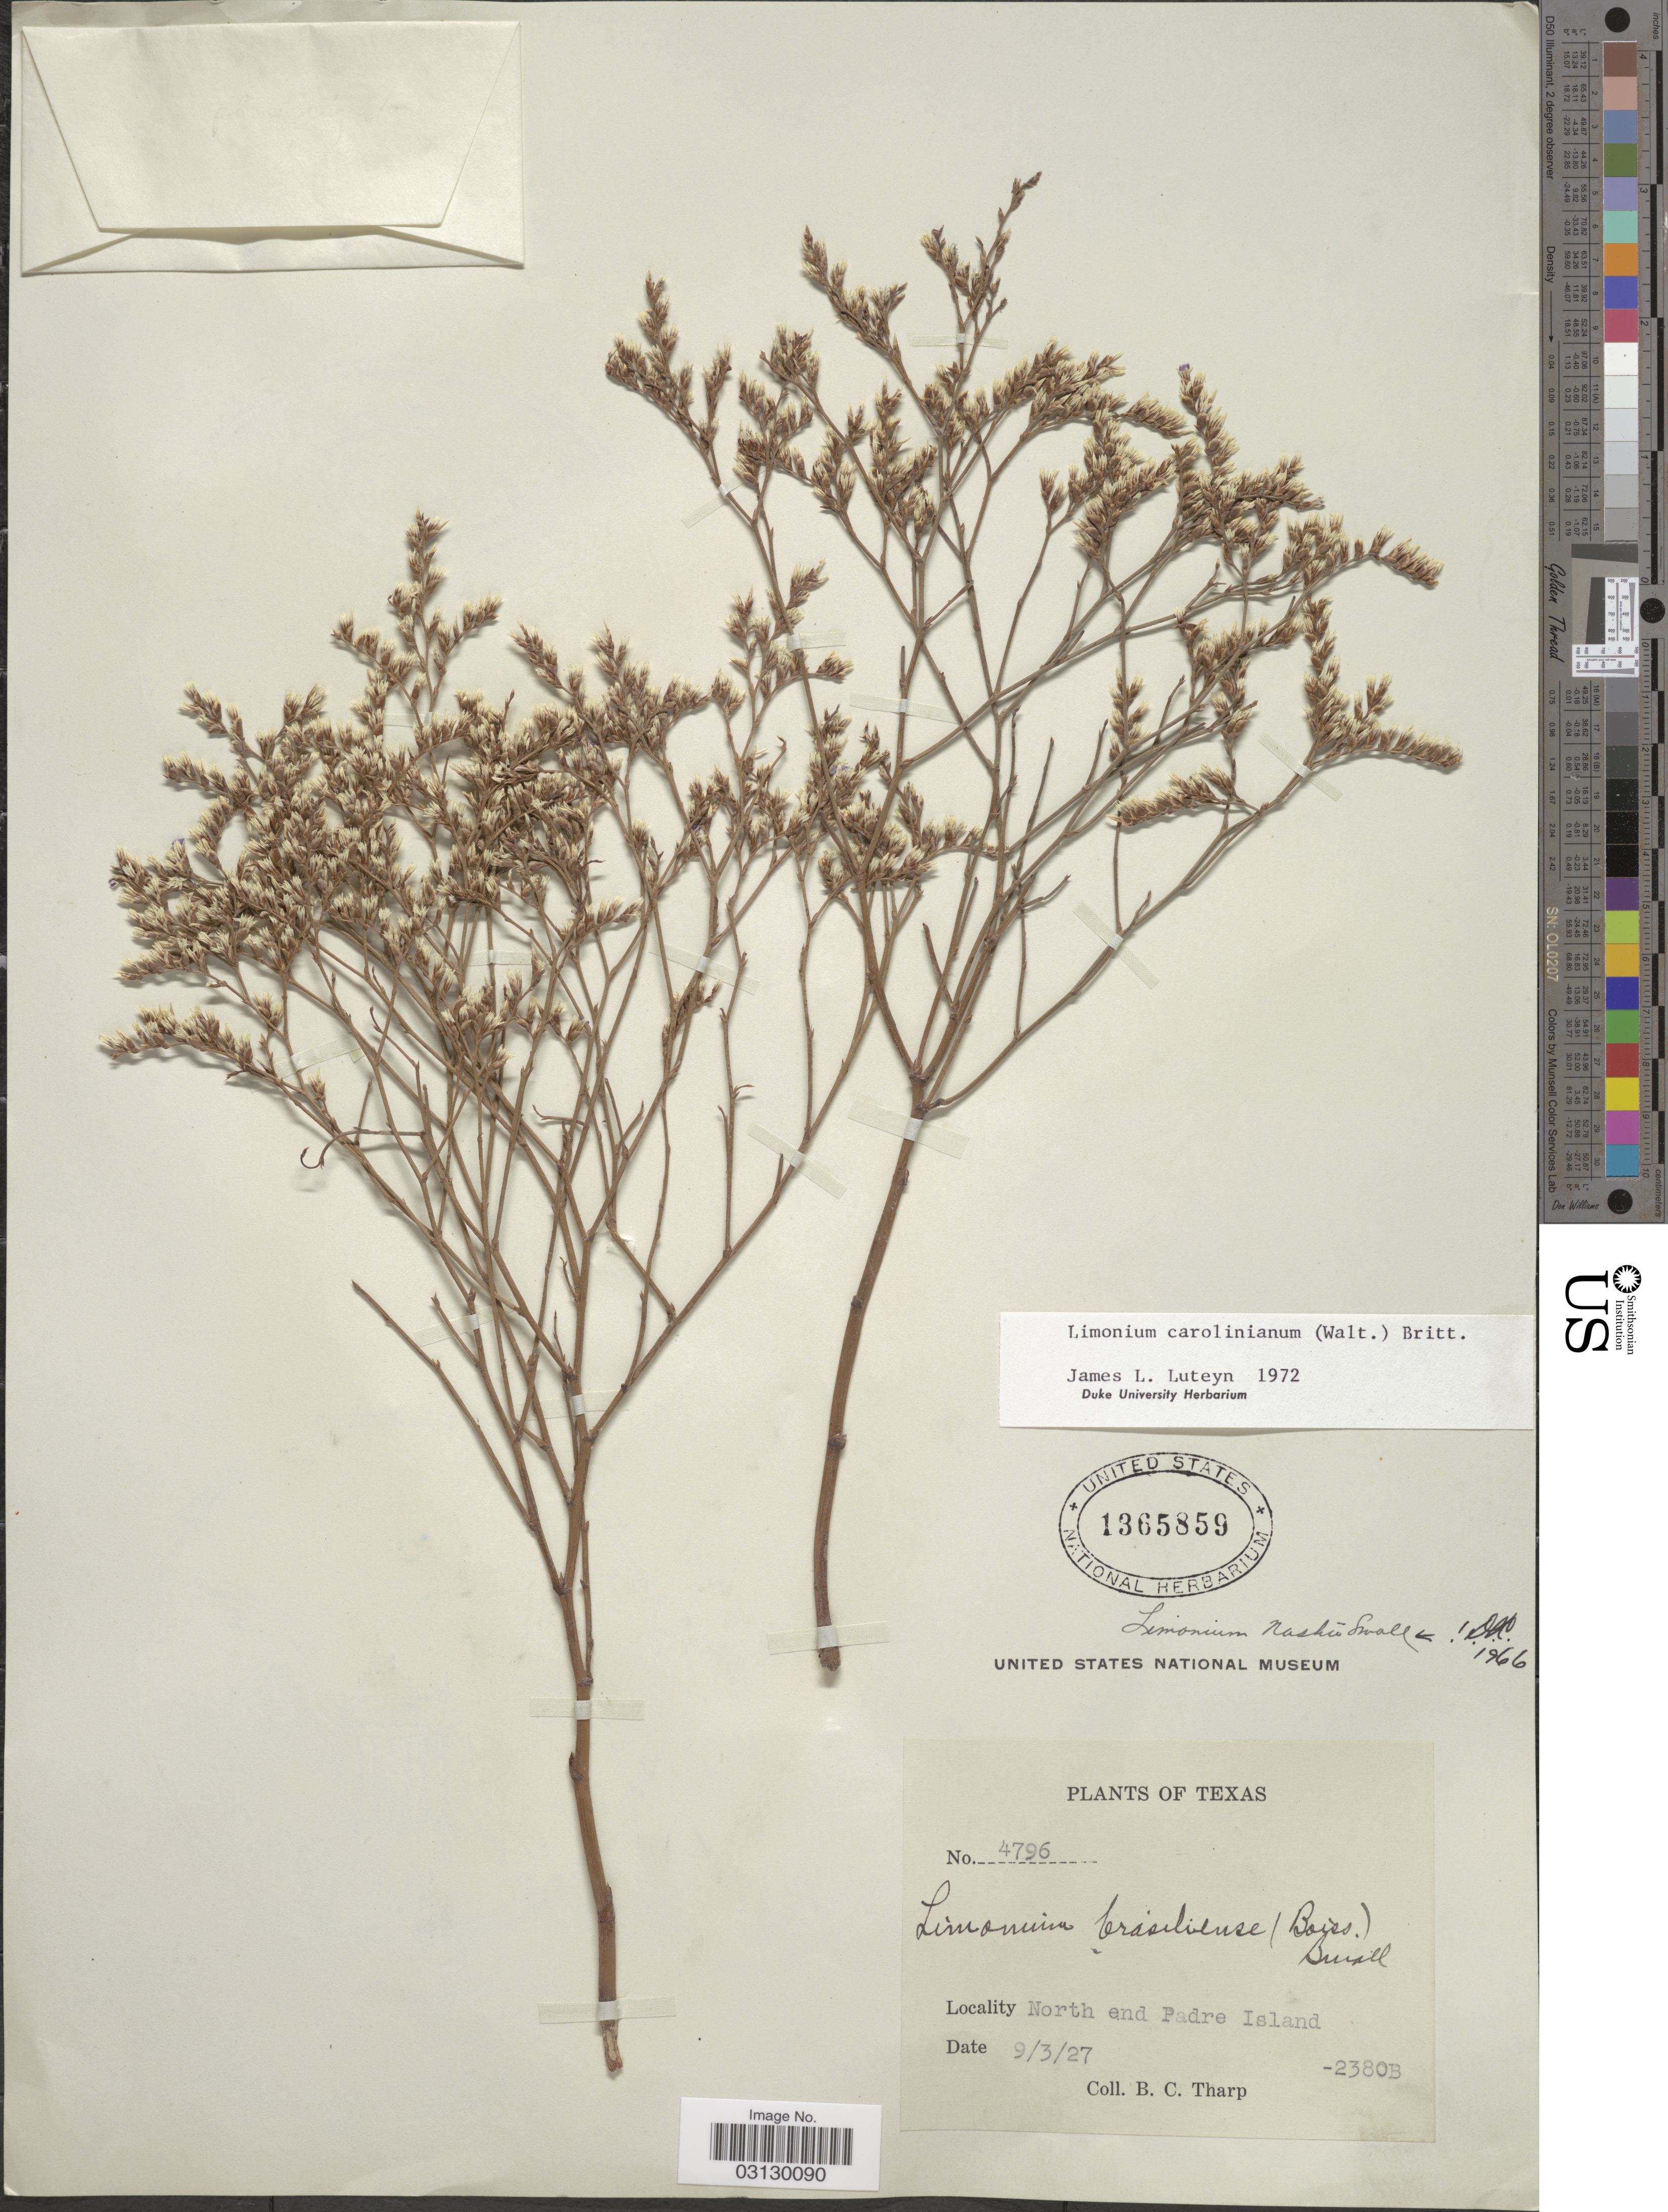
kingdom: Plantae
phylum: Tracheophyta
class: Magnoliopsida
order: Caryophyllales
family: Plumbaginaceae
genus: Limonium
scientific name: Limonium carolinianum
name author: (Walter) Britton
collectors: B. C. Tharp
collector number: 4796/2380B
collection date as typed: Transcribed d/m/y: 3/9/27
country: United States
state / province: Texas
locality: North end Padre Island.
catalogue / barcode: US 1365859